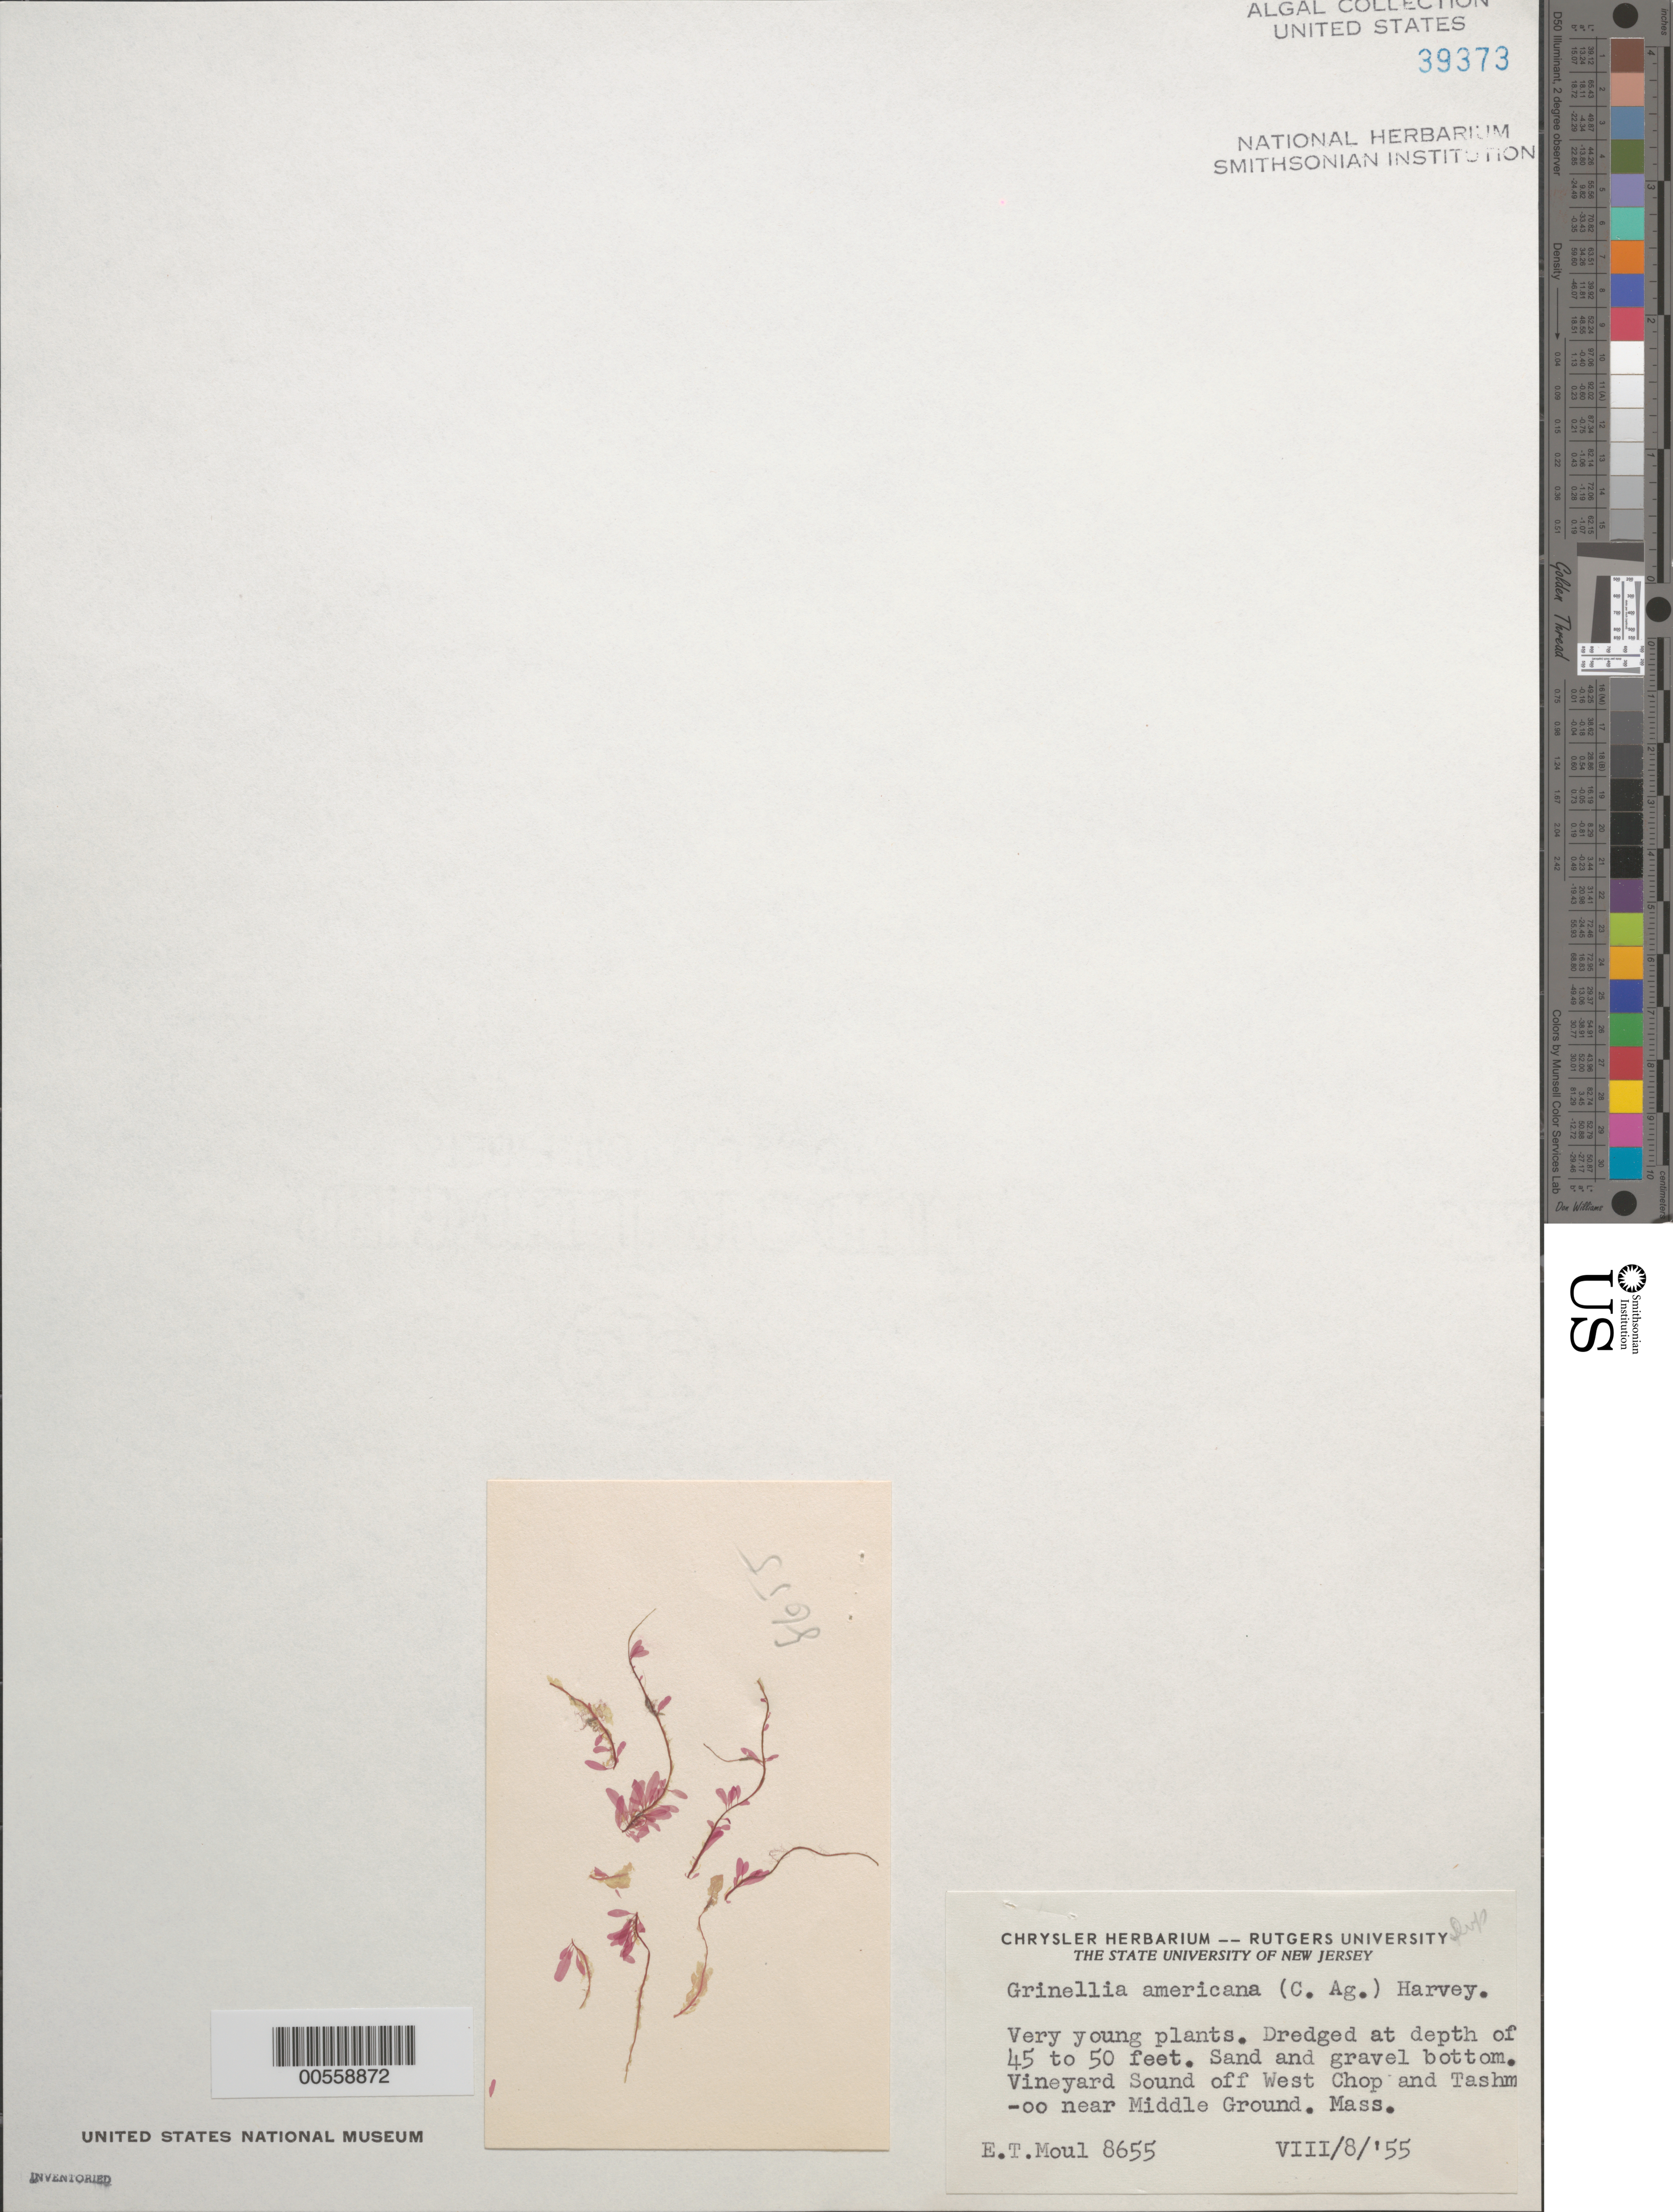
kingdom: Plantae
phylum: Rhodophyta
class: Florideophyceae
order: Ceramiales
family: Delesseriaceae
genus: Grinnellia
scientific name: Grinnellia americana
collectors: E. T. Moul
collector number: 8655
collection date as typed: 08 Aug 1855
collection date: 1855-08-08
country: United States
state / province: Massachusetts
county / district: Dukes County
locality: Vineyard Sound, off West Chop and Tashmoo near Middle Ground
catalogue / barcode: US 39373